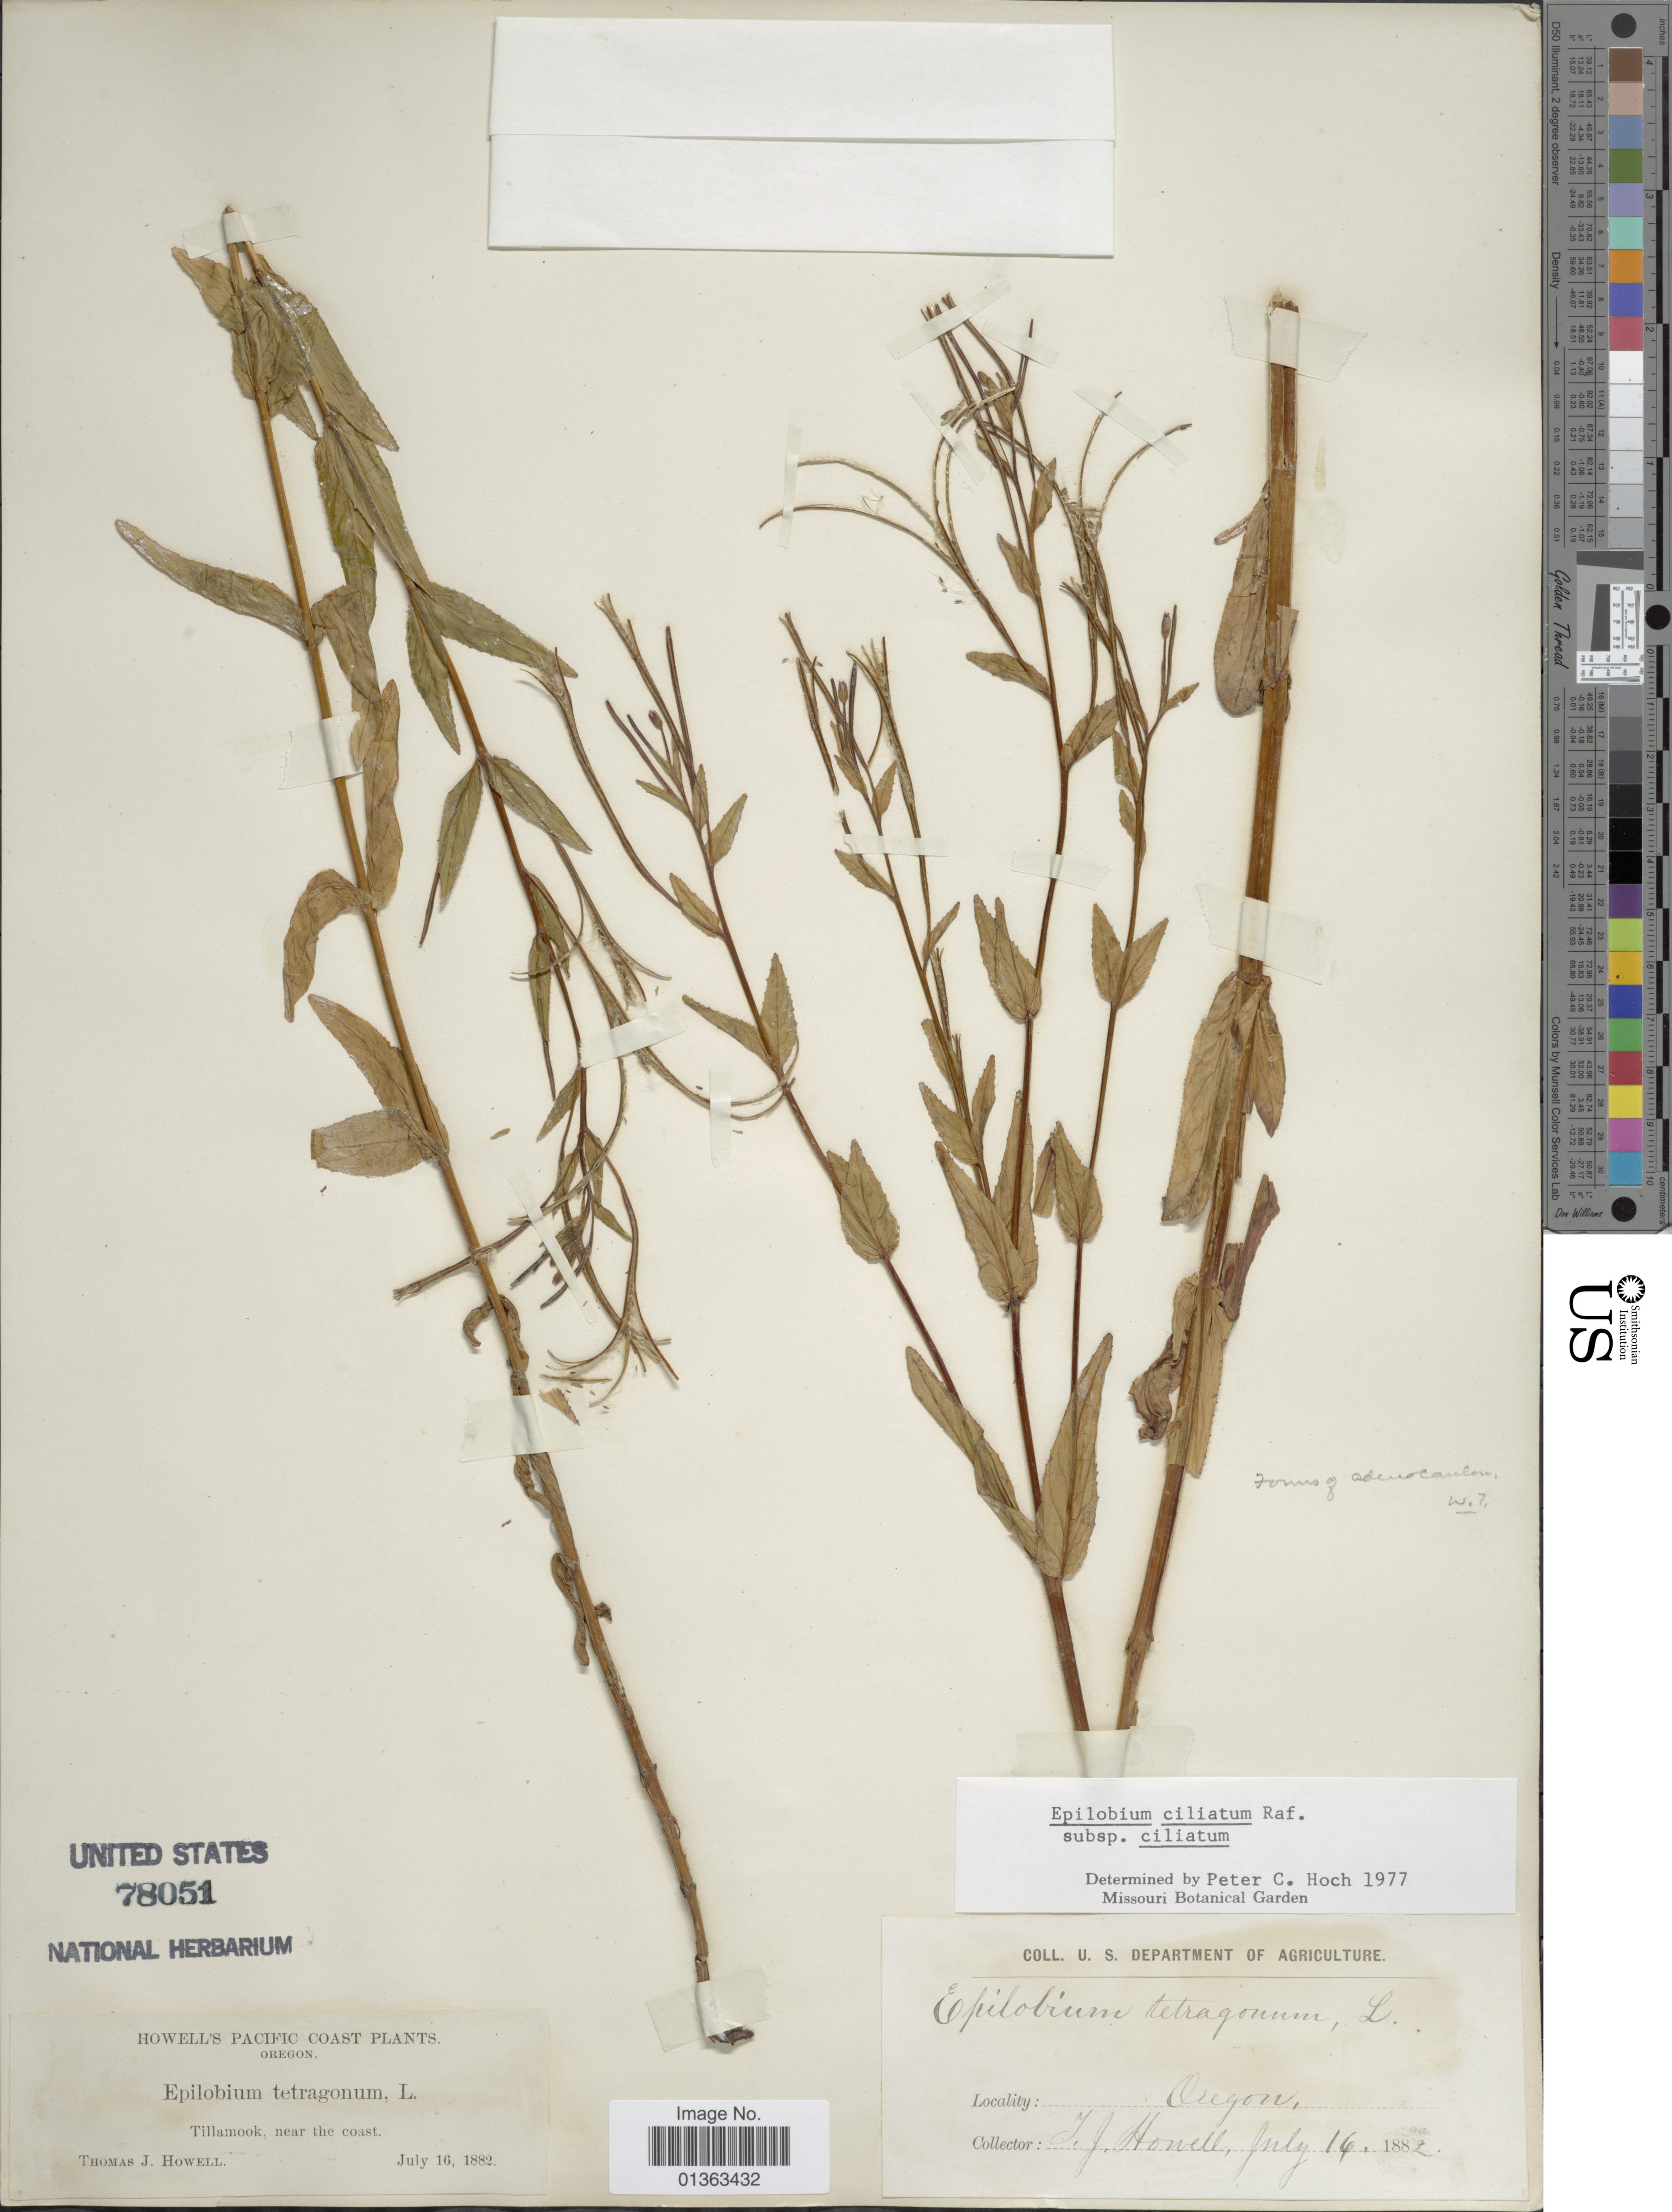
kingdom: Plantae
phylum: Tracheophyta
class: Magnoliopsida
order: Myrtales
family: Onagraceae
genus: Epilobium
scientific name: Epilobium ciliatum subsp. ciliatum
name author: Raf.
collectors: T. J. Howell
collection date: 1882-07-16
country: United States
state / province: Oregon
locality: Tillamook, near the coast.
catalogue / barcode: US 78051